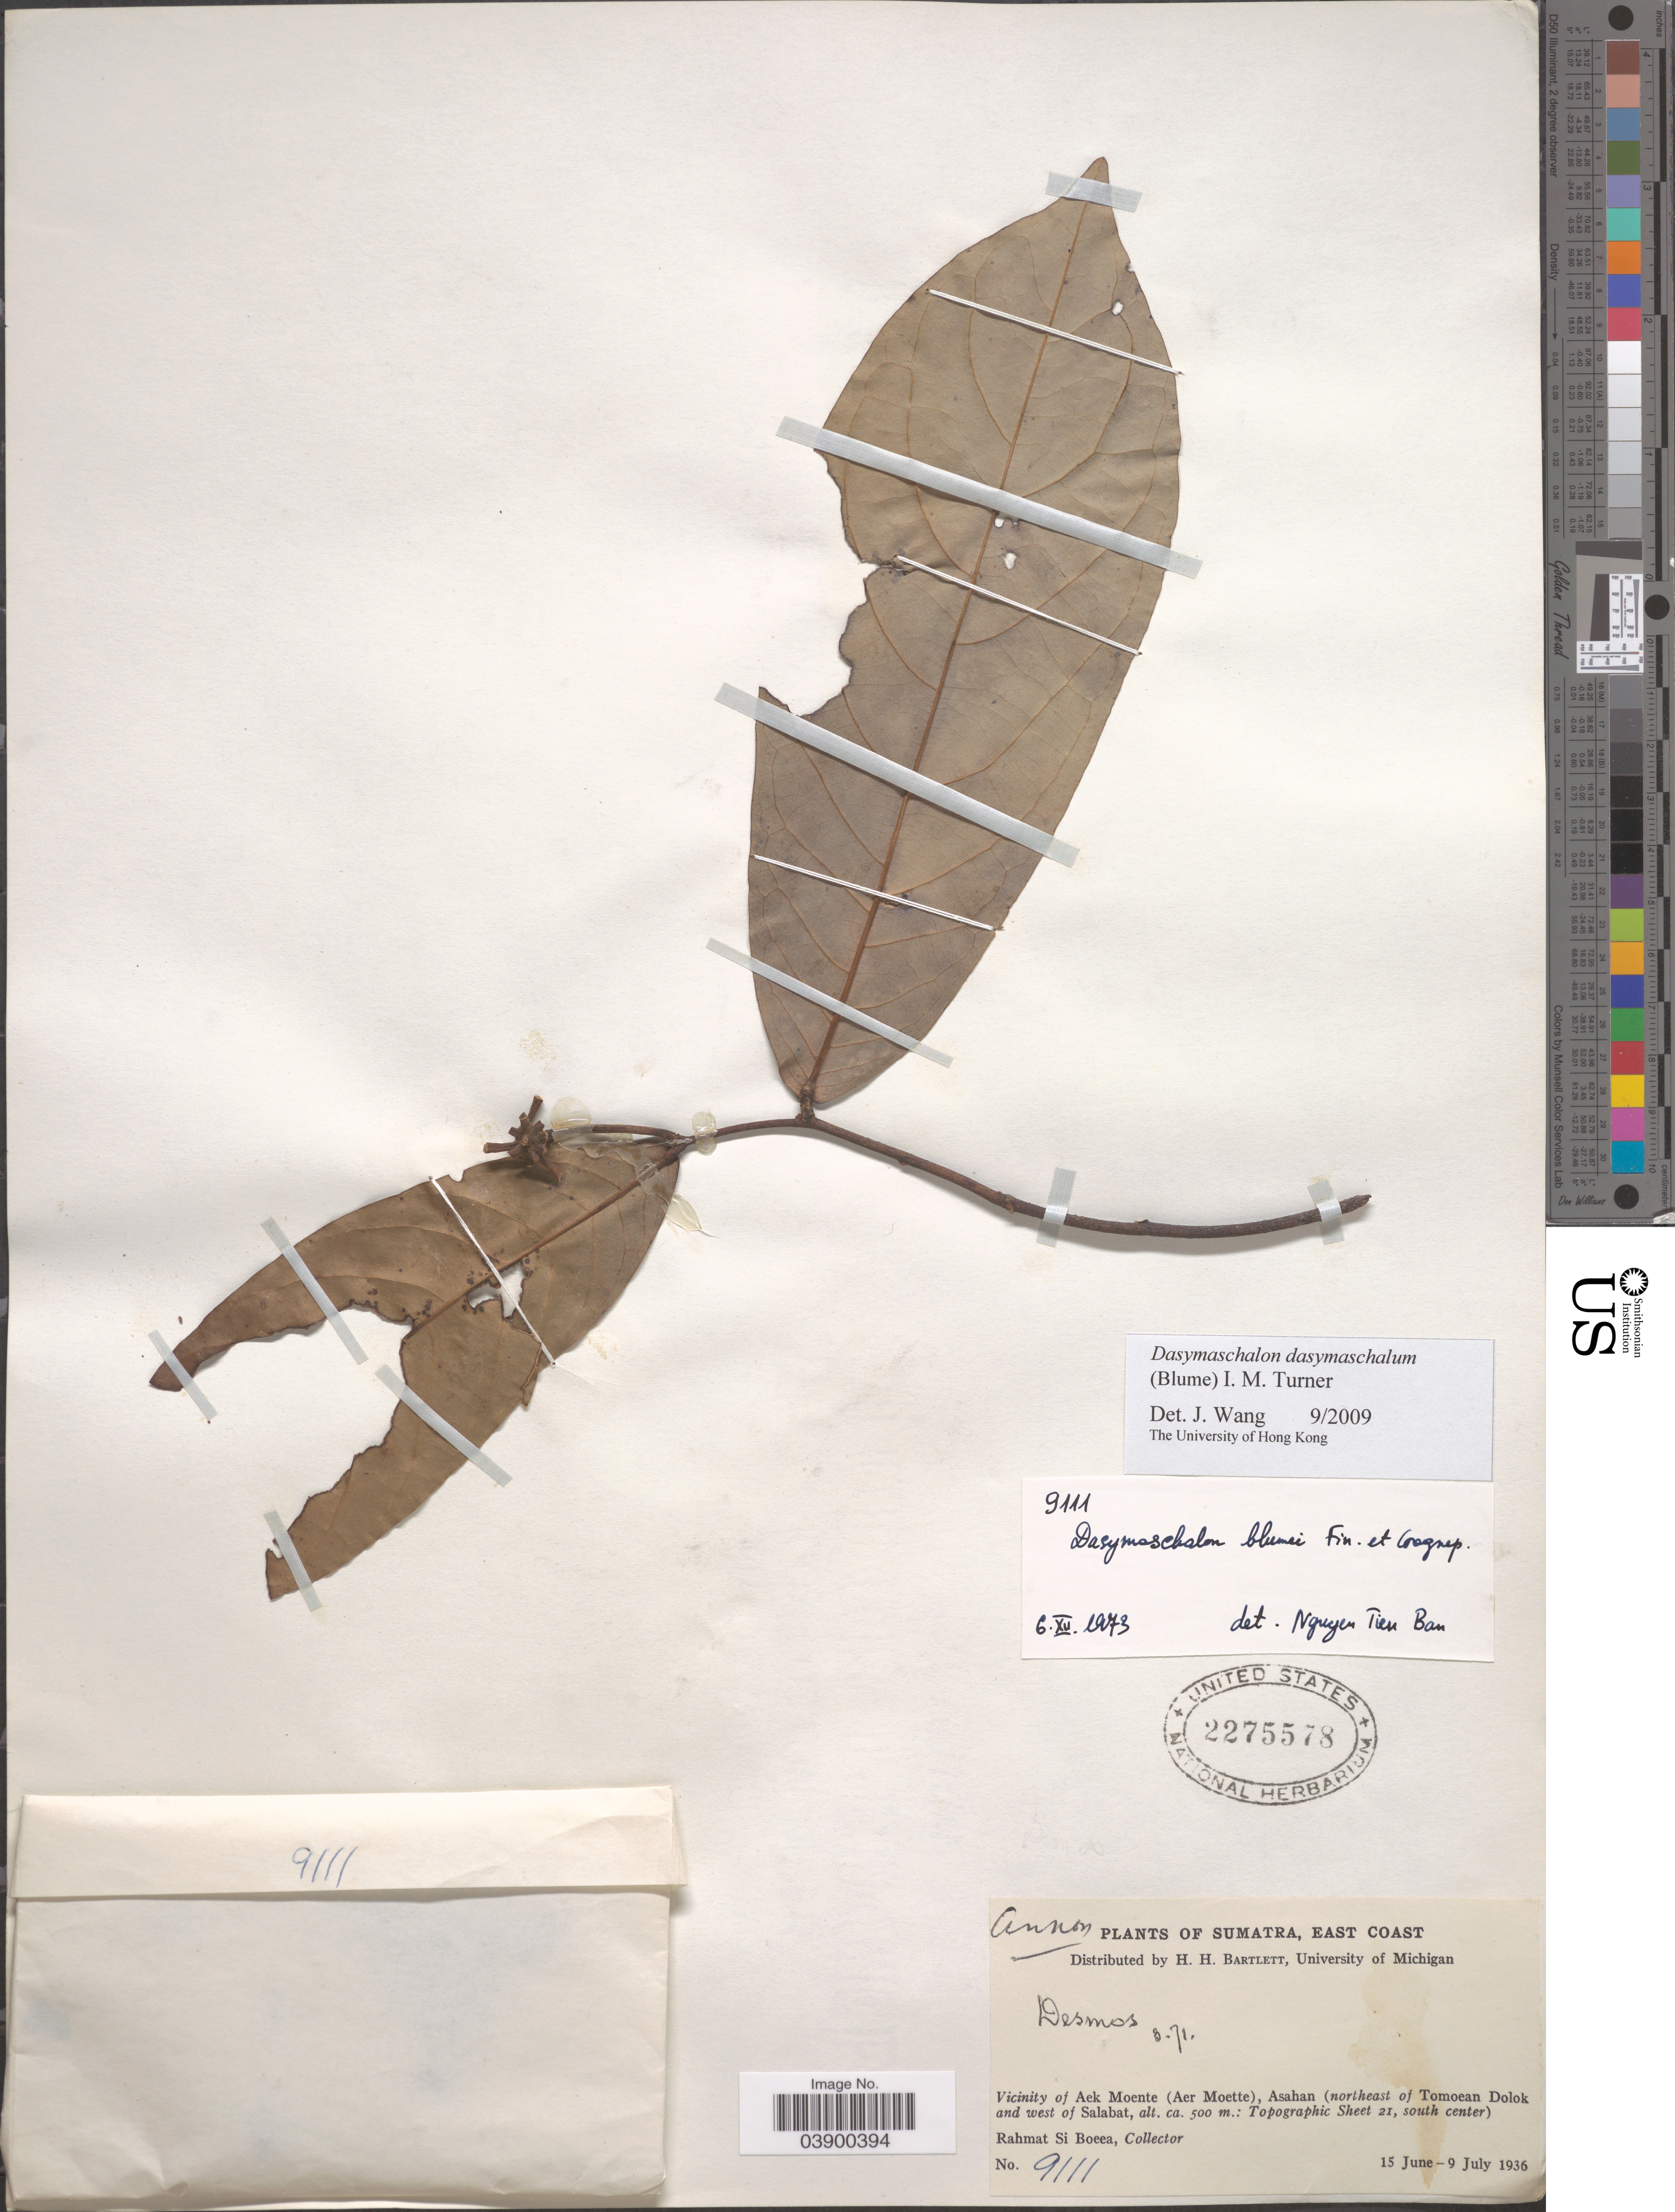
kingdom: Plantae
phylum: Tracheophyta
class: Magnoliopsida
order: Magnoliales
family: Annonaceae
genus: Dasymaschalon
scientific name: Dasymaschalon dasymaschalum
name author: (Blume) I.M. Turner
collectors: Rahmat Si Boeea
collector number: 9111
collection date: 1936-06-15/1936-07-09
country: Indonesia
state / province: Sumatra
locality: East Coast. Vicinity of Aek Moente (Aer Moette), Asahan (northeast of Tomoean Dolok and west of Salabat, Topographic Sheet 21, south center).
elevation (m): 500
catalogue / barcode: US 2275578